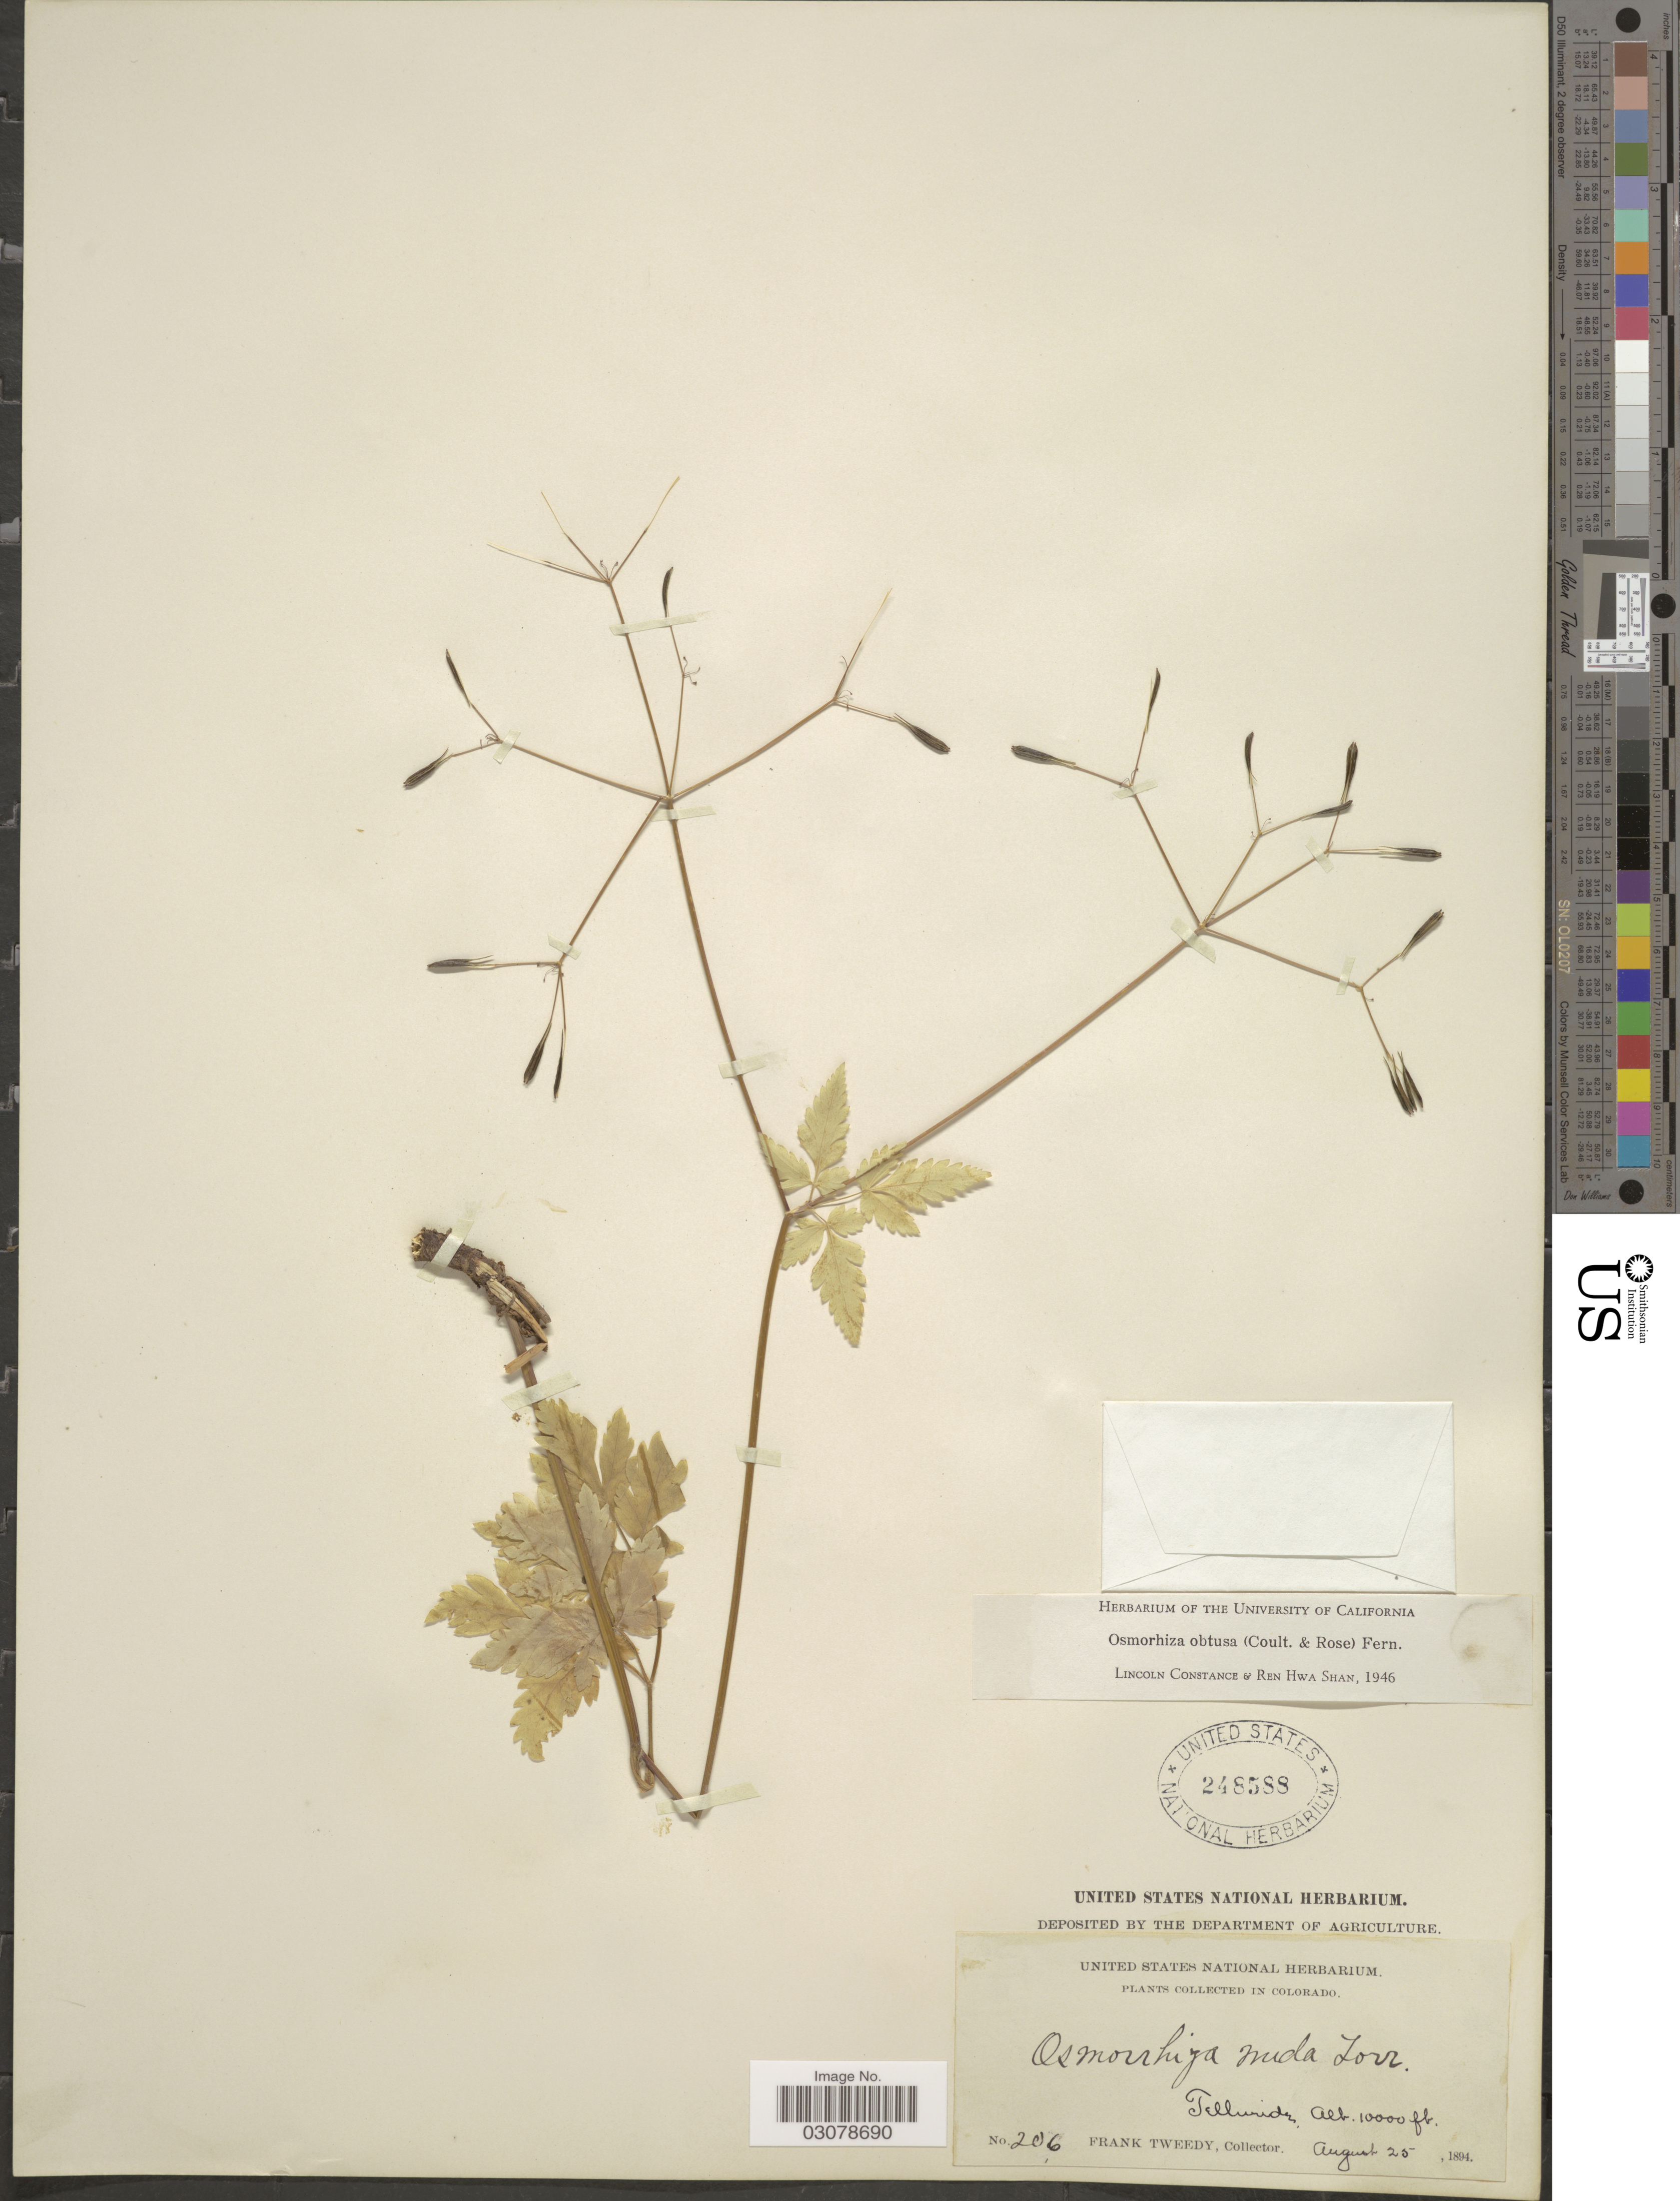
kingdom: Plantae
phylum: Tracheophyta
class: Magnoliopsida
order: Apiales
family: Apiaceae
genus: Osmorhiza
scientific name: Osmorhiza obtusa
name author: (J.M. Coult. & Rose) Fernald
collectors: F. Tweedy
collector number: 206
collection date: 1894-08-25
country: United States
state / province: Colorado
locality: Telluride.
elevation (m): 3048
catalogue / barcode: US 248588